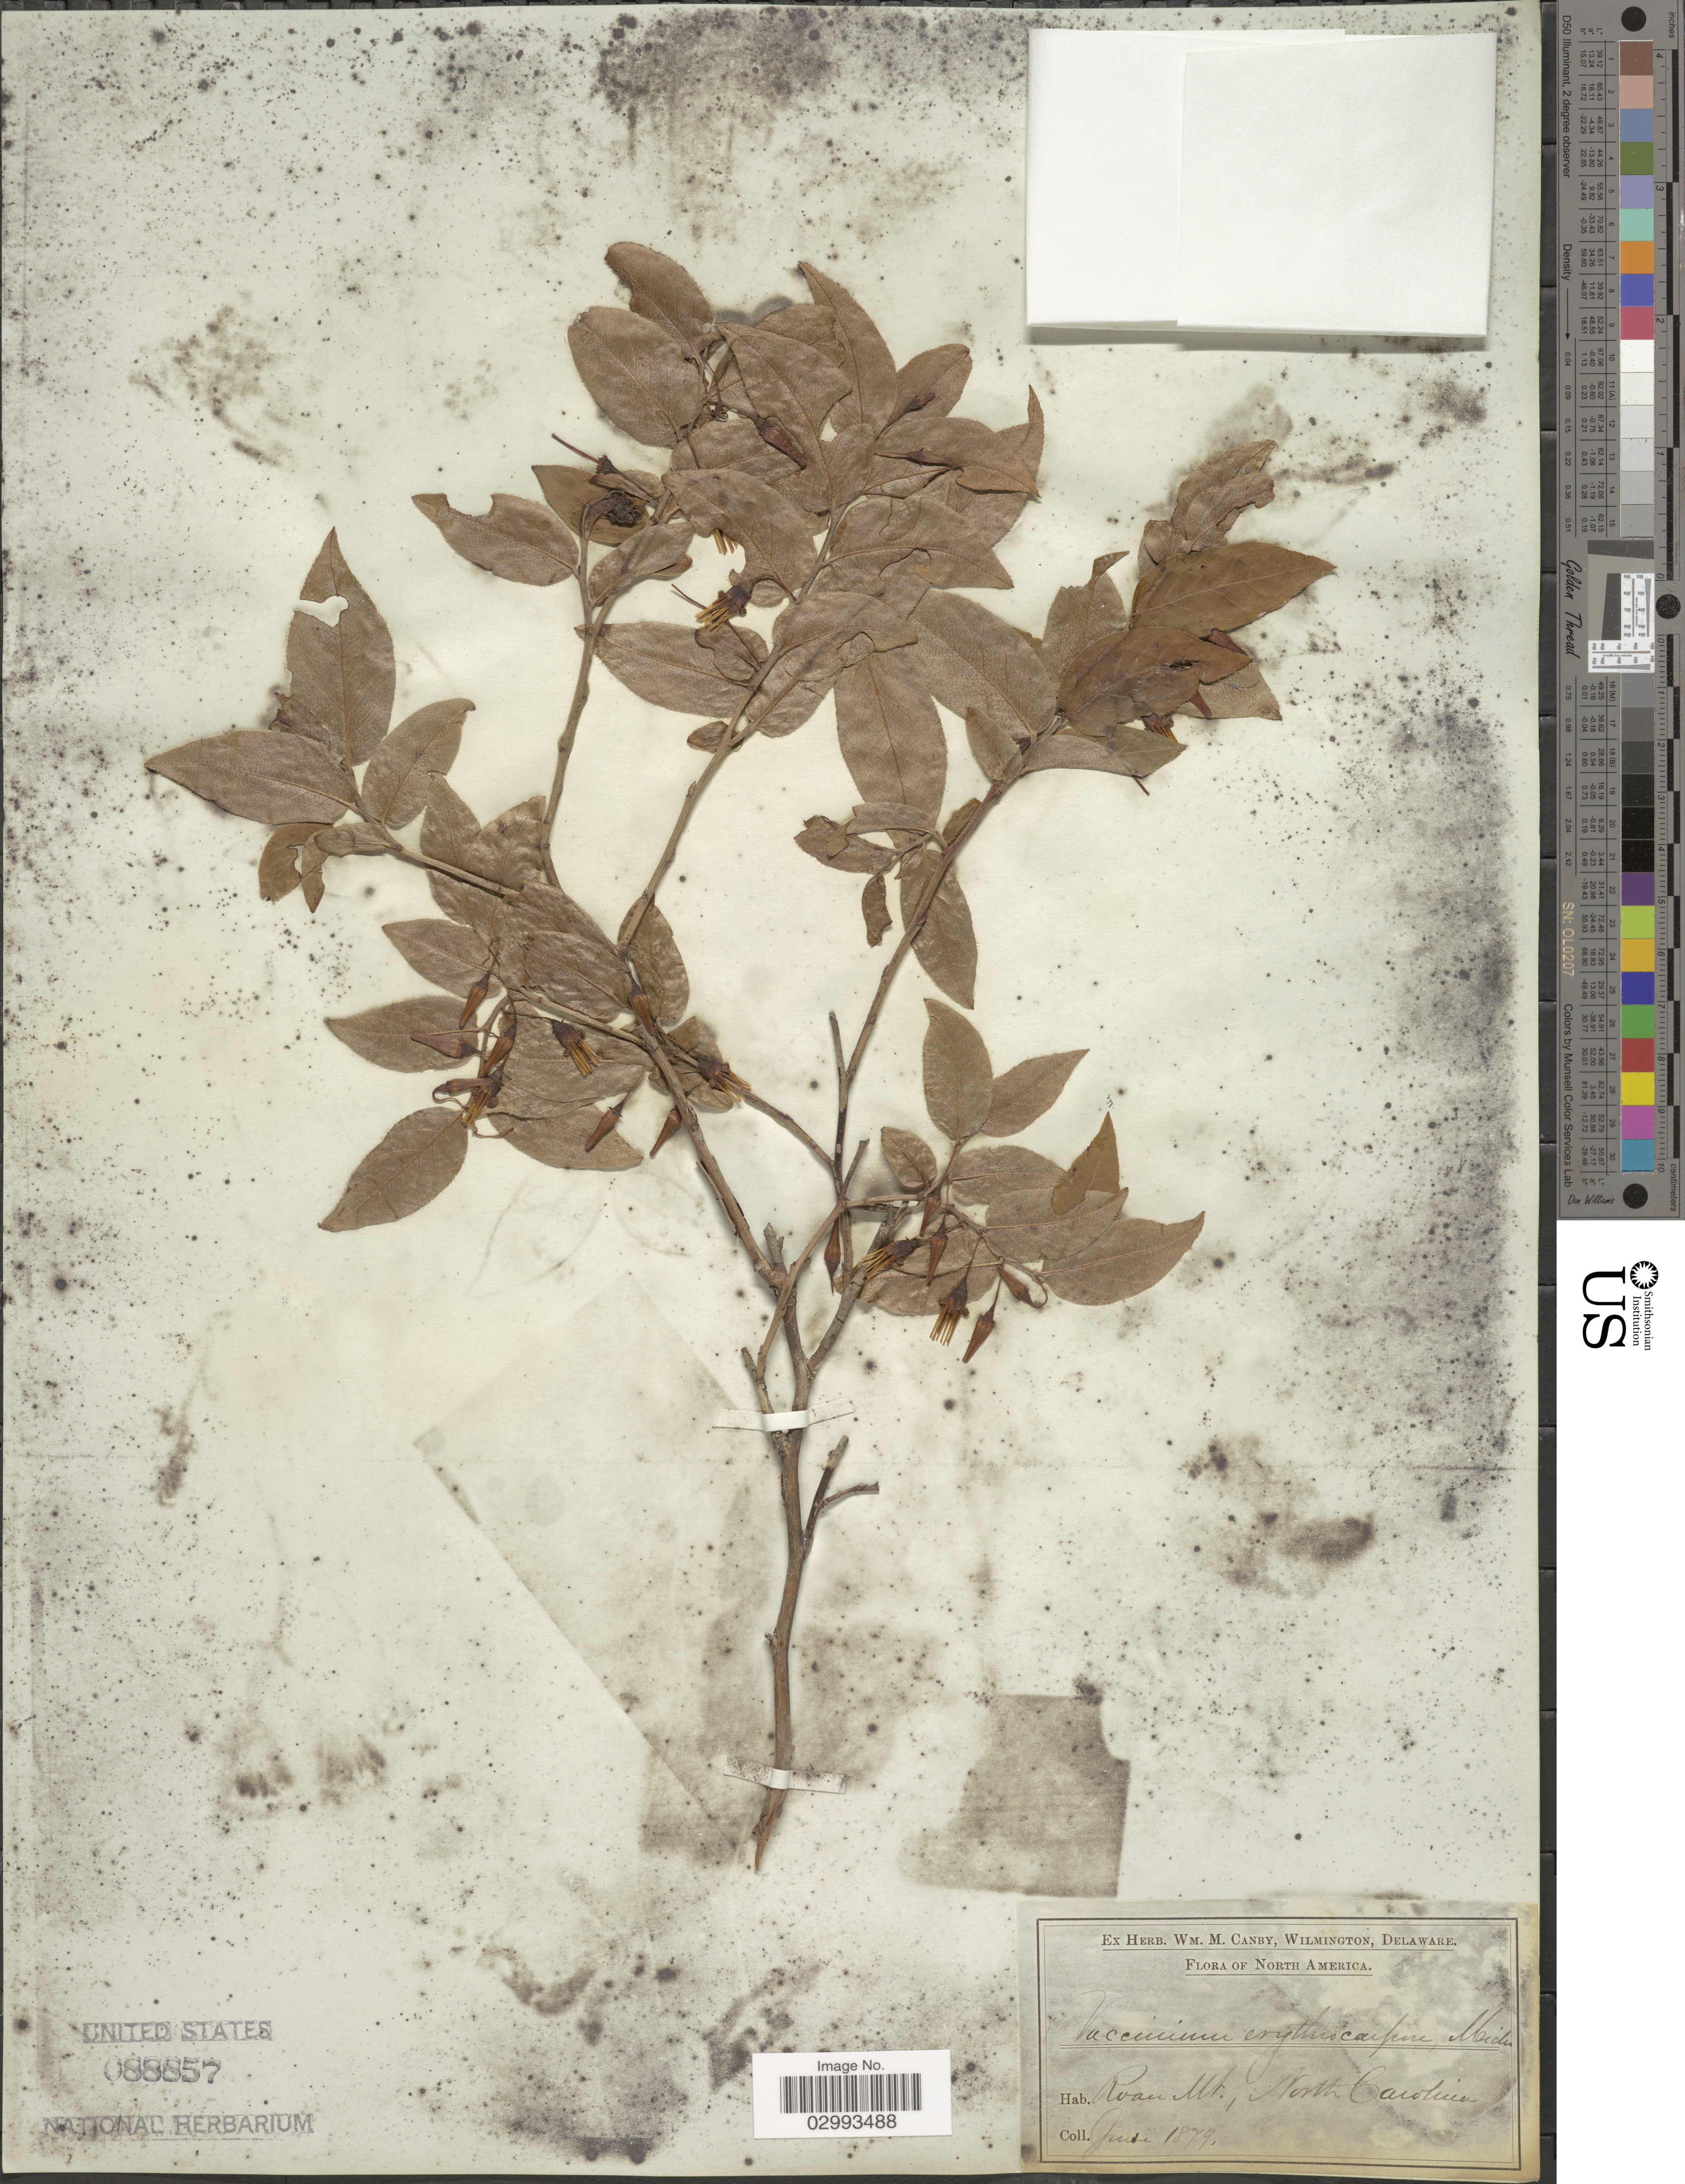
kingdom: Plantae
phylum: Tracheophyta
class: Magnoliopsida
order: Ericales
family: Ericaceae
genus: Hugeria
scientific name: Hugeria erythrocarpa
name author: (Michx.) Small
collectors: W. M. Canby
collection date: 1879-06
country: United States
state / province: North Carolina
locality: Roan Mt.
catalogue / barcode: US 88857